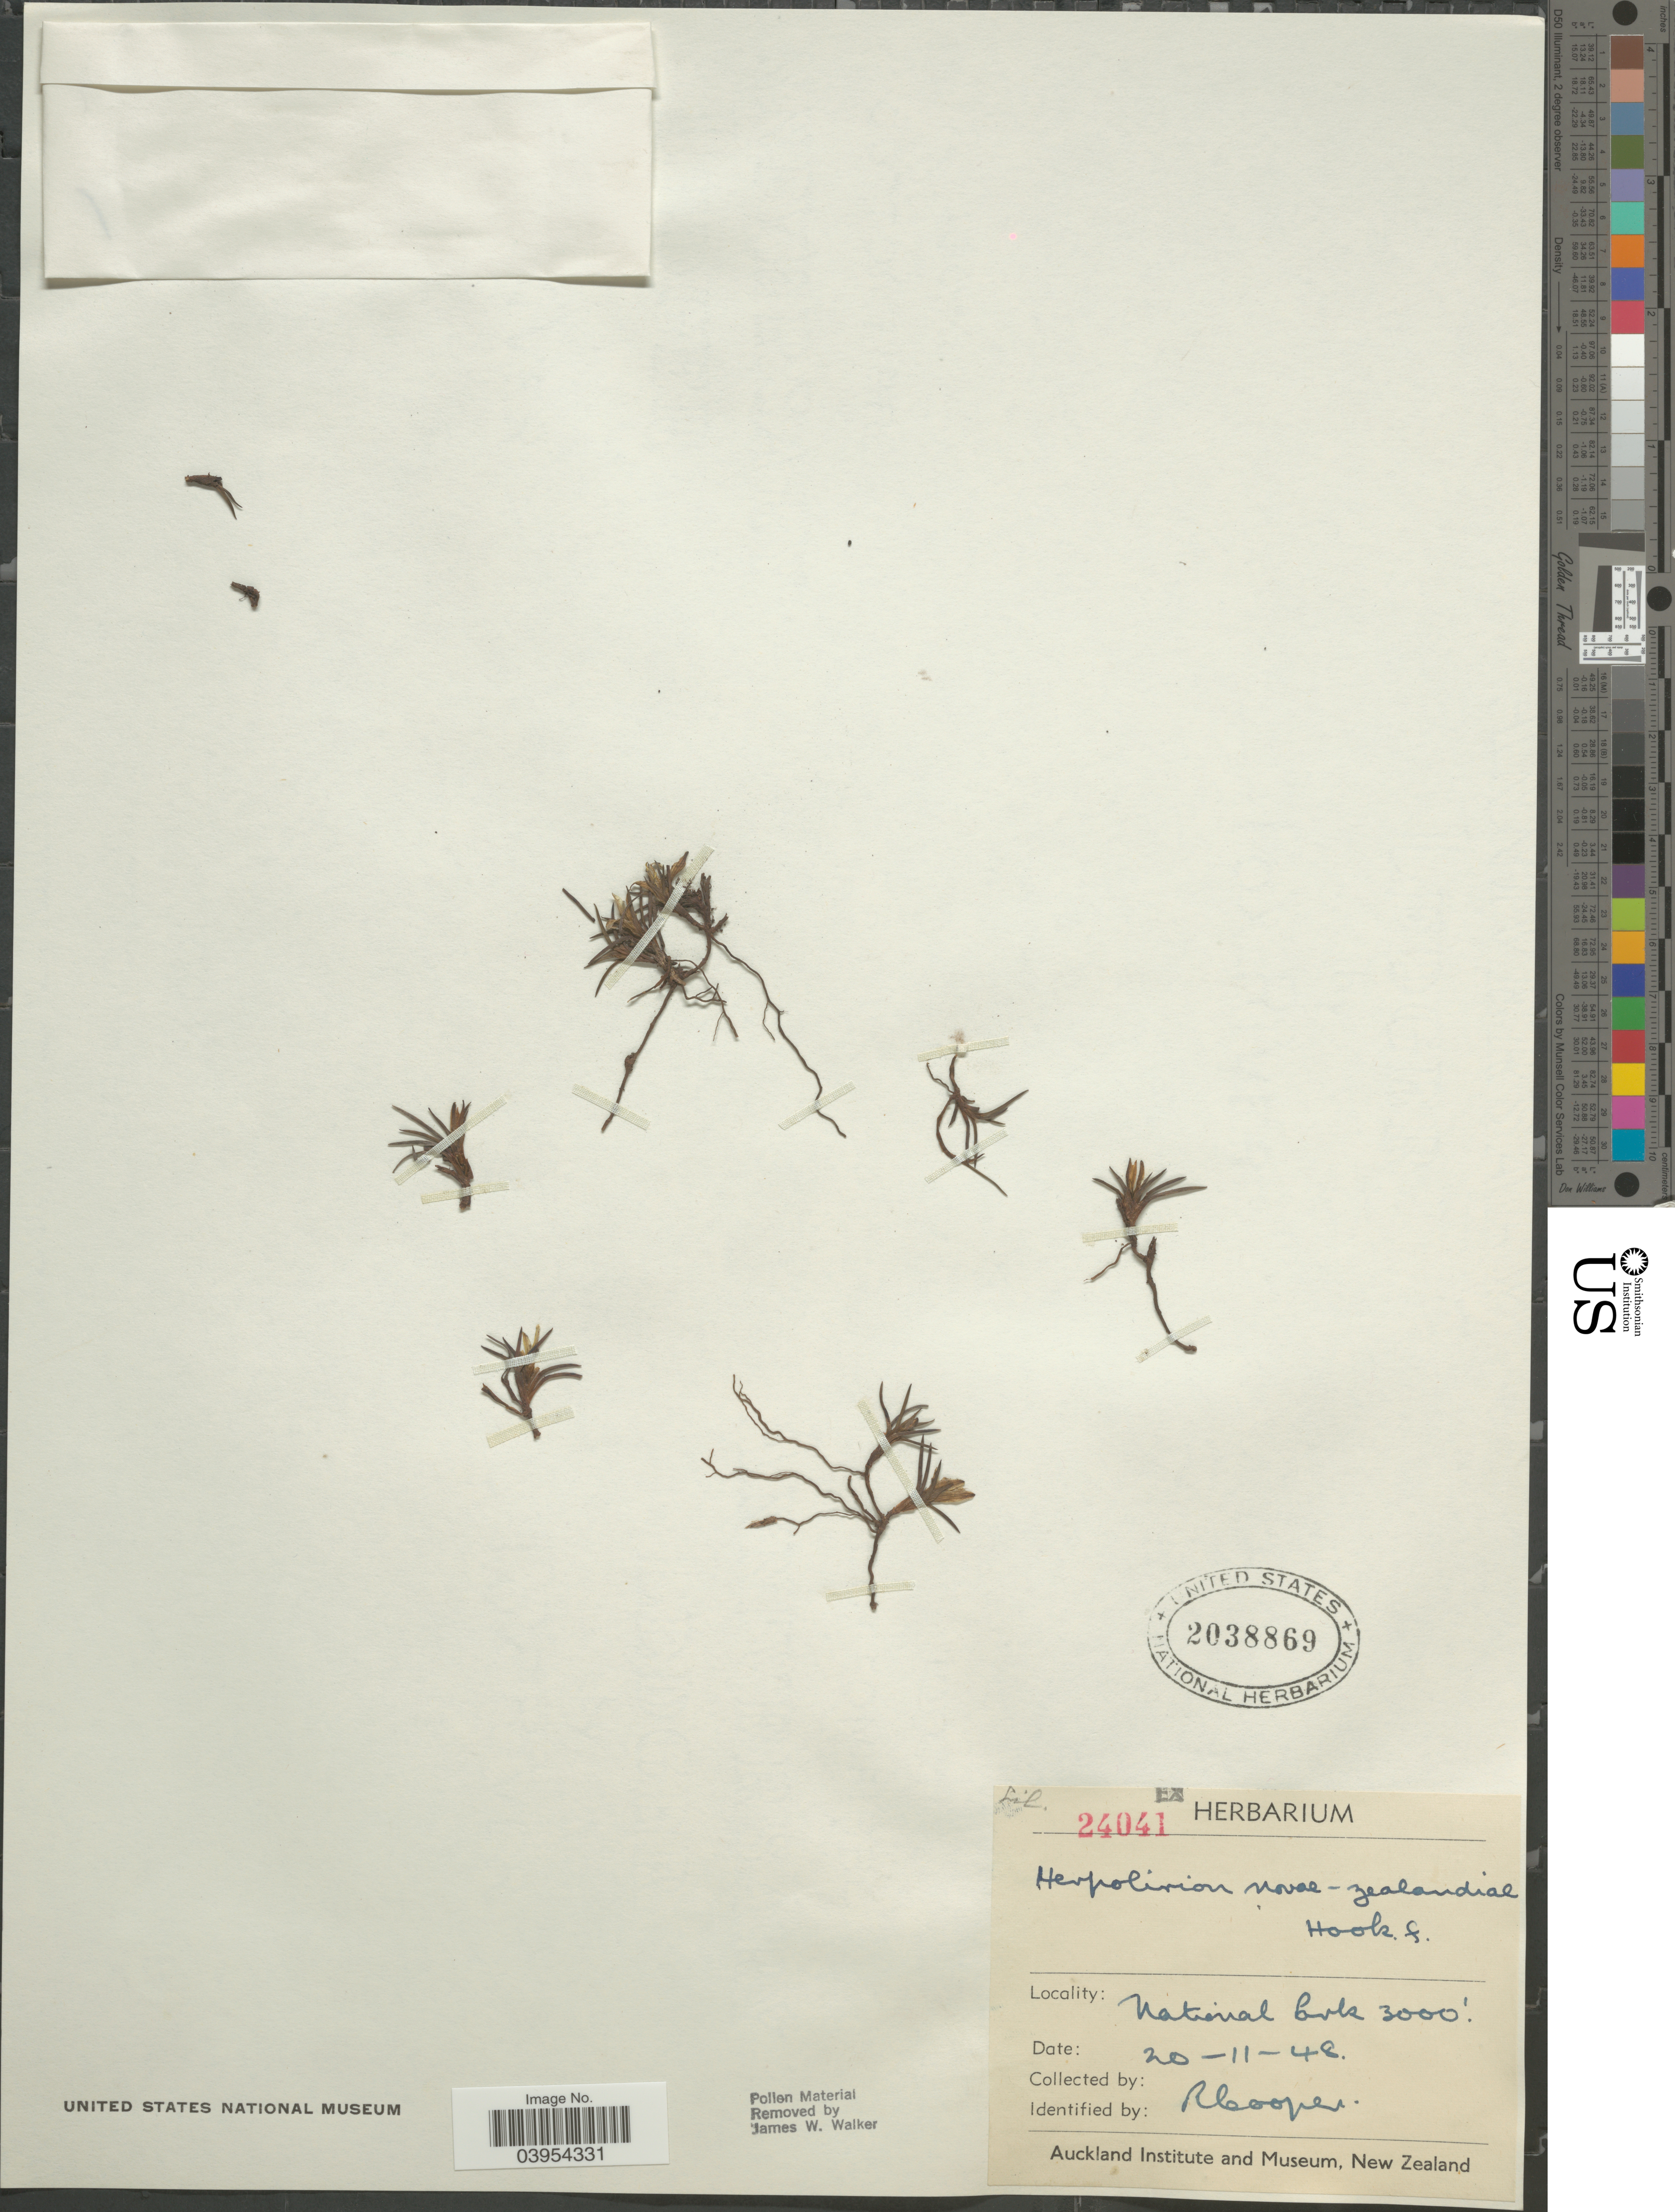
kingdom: Plantae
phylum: Tracheophyta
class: Liliopsida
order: Asparagales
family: Asphodelaceae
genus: Herpolirion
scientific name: Herpolirion novae-zeylandiae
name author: Hook. f.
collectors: R. Cooper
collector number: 24041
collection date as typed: Transcribed d/m/y: 20/11/48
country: New Zealand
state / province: Auckland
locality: National Park.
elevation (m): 914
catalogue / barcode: US 2038869